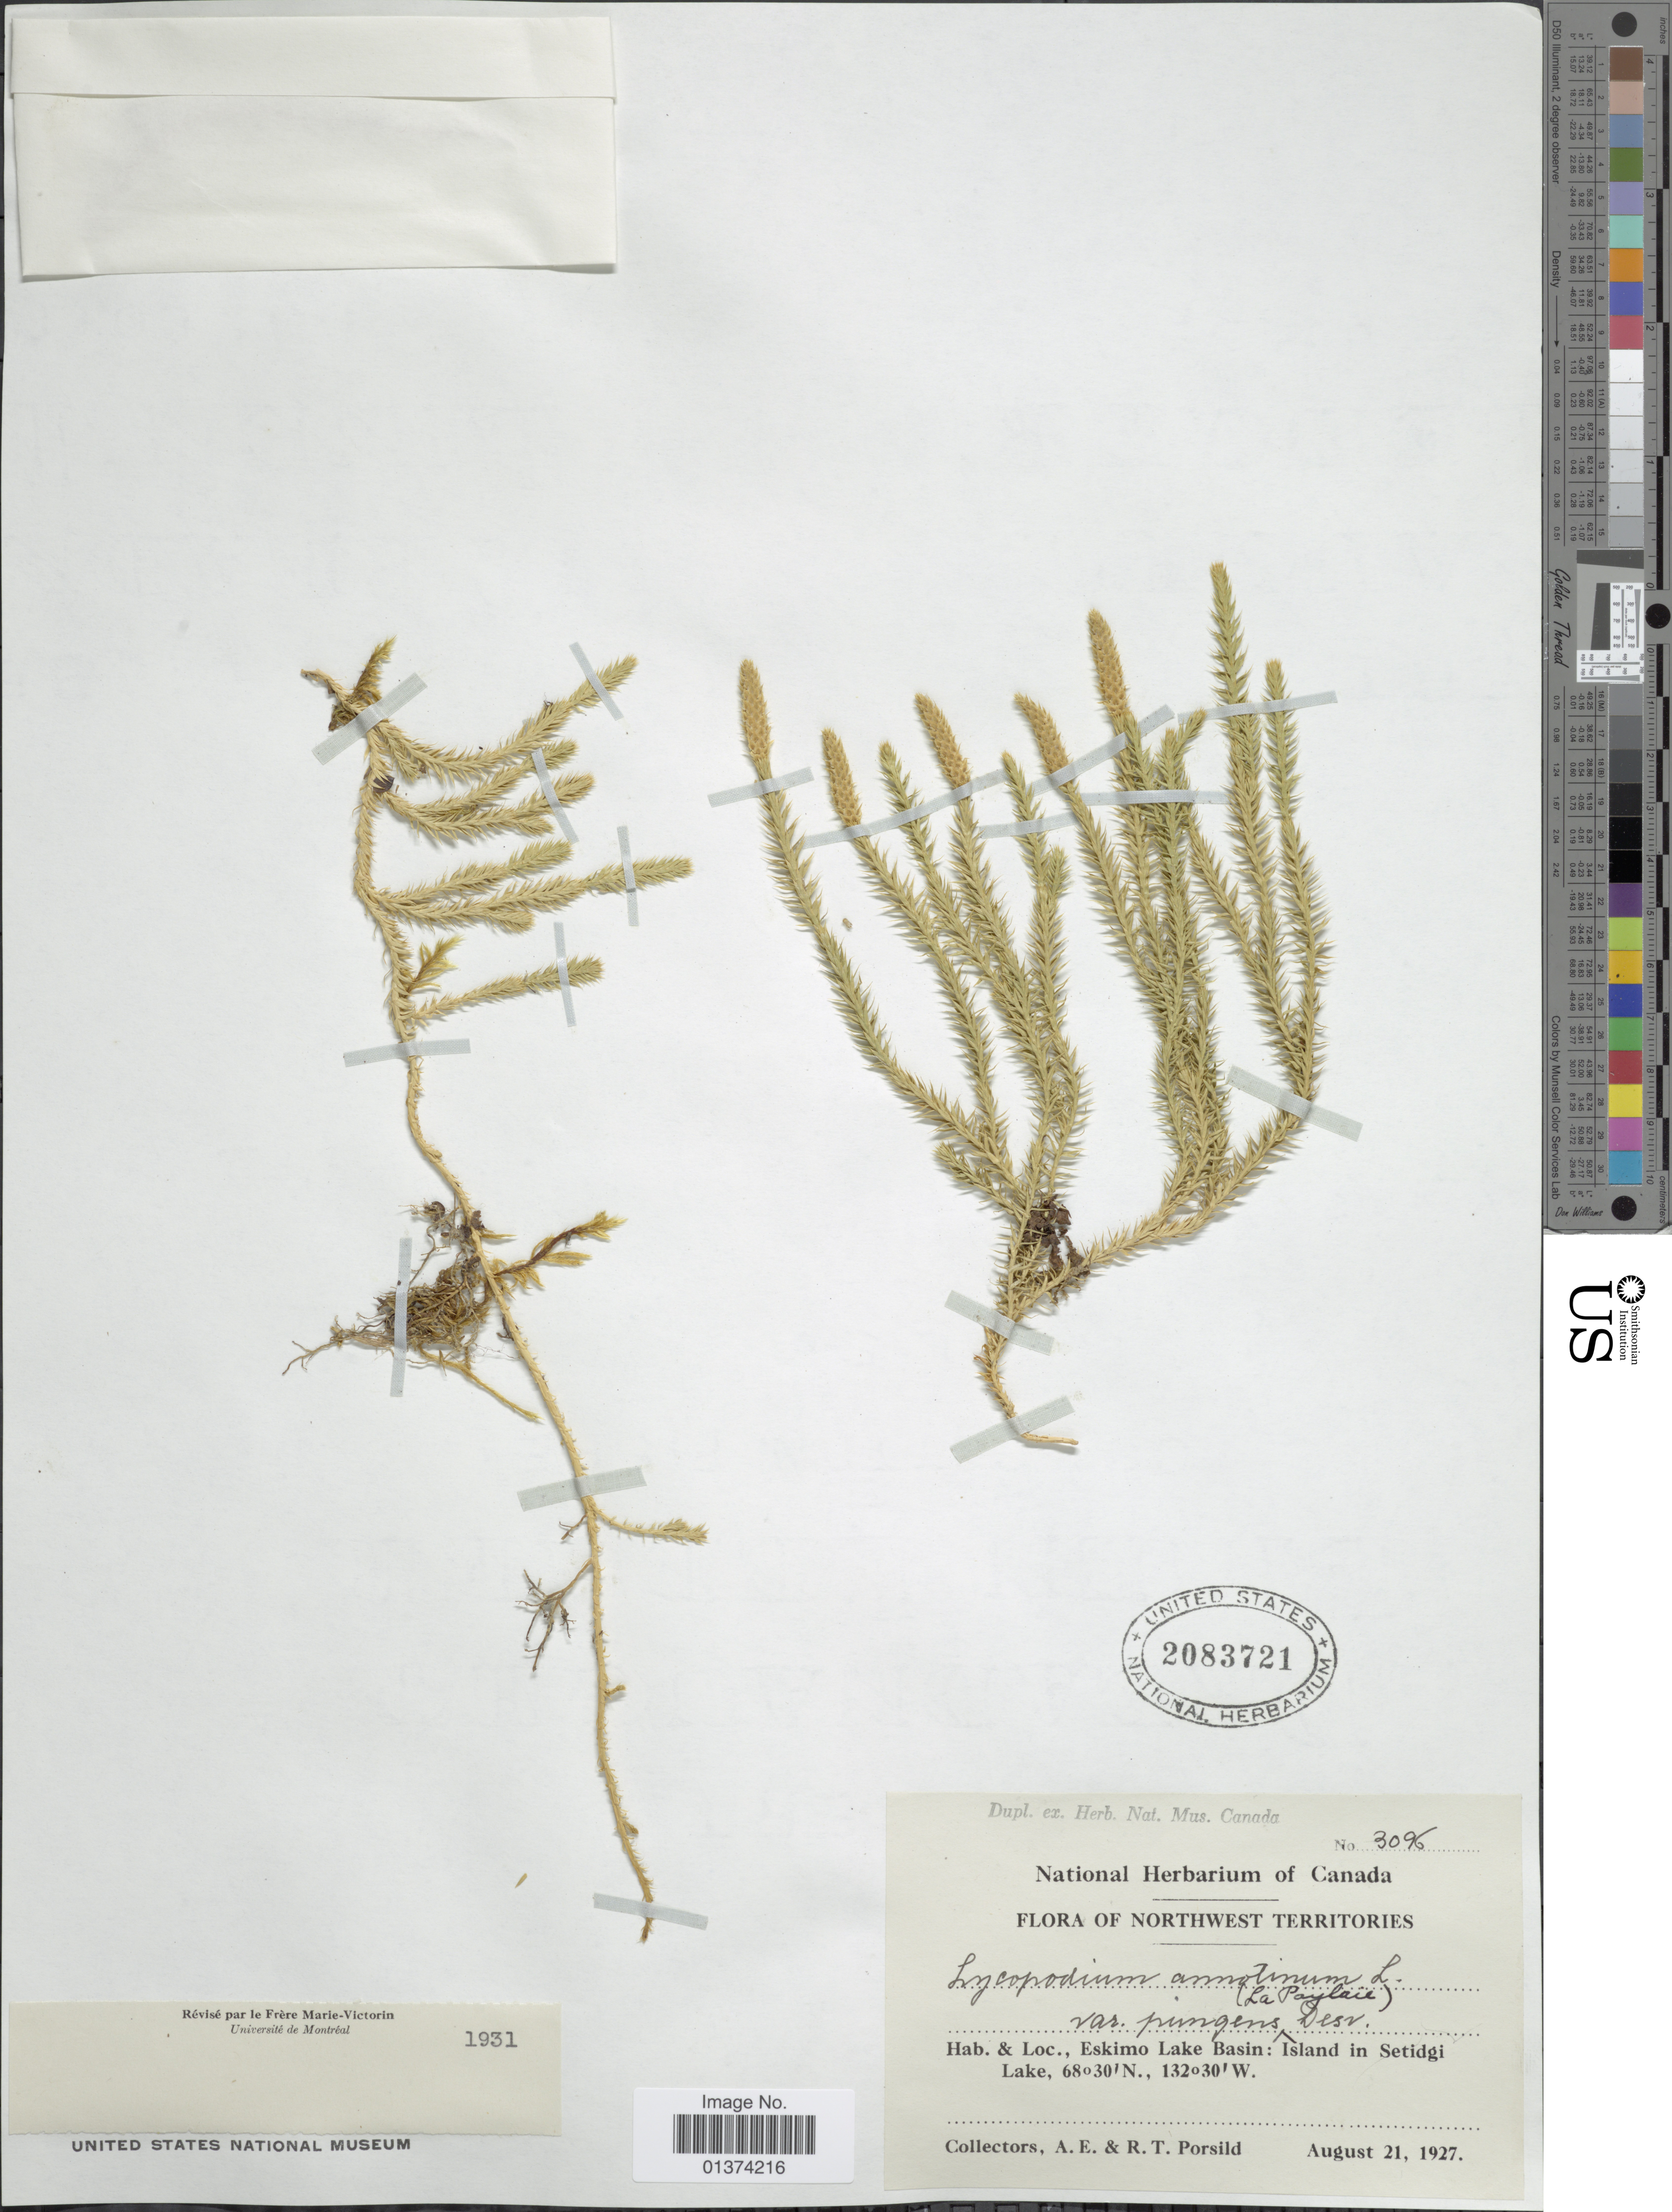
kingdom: Plantae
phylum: Tracheophyta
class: Lycopodiopsida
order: Lycopodiales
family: Lycopodiaceae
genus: Spinulum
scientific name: Spinulum annotinum subsp. annotinum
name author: (L.) A. Haines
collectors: A. E. Porsild & R. T. Porsild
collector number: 3096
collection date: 1927-08-21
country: Canada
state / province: Northwest Territories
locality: Eskimo Lake Basin: Island in Setidgi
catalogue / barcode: US 2083721